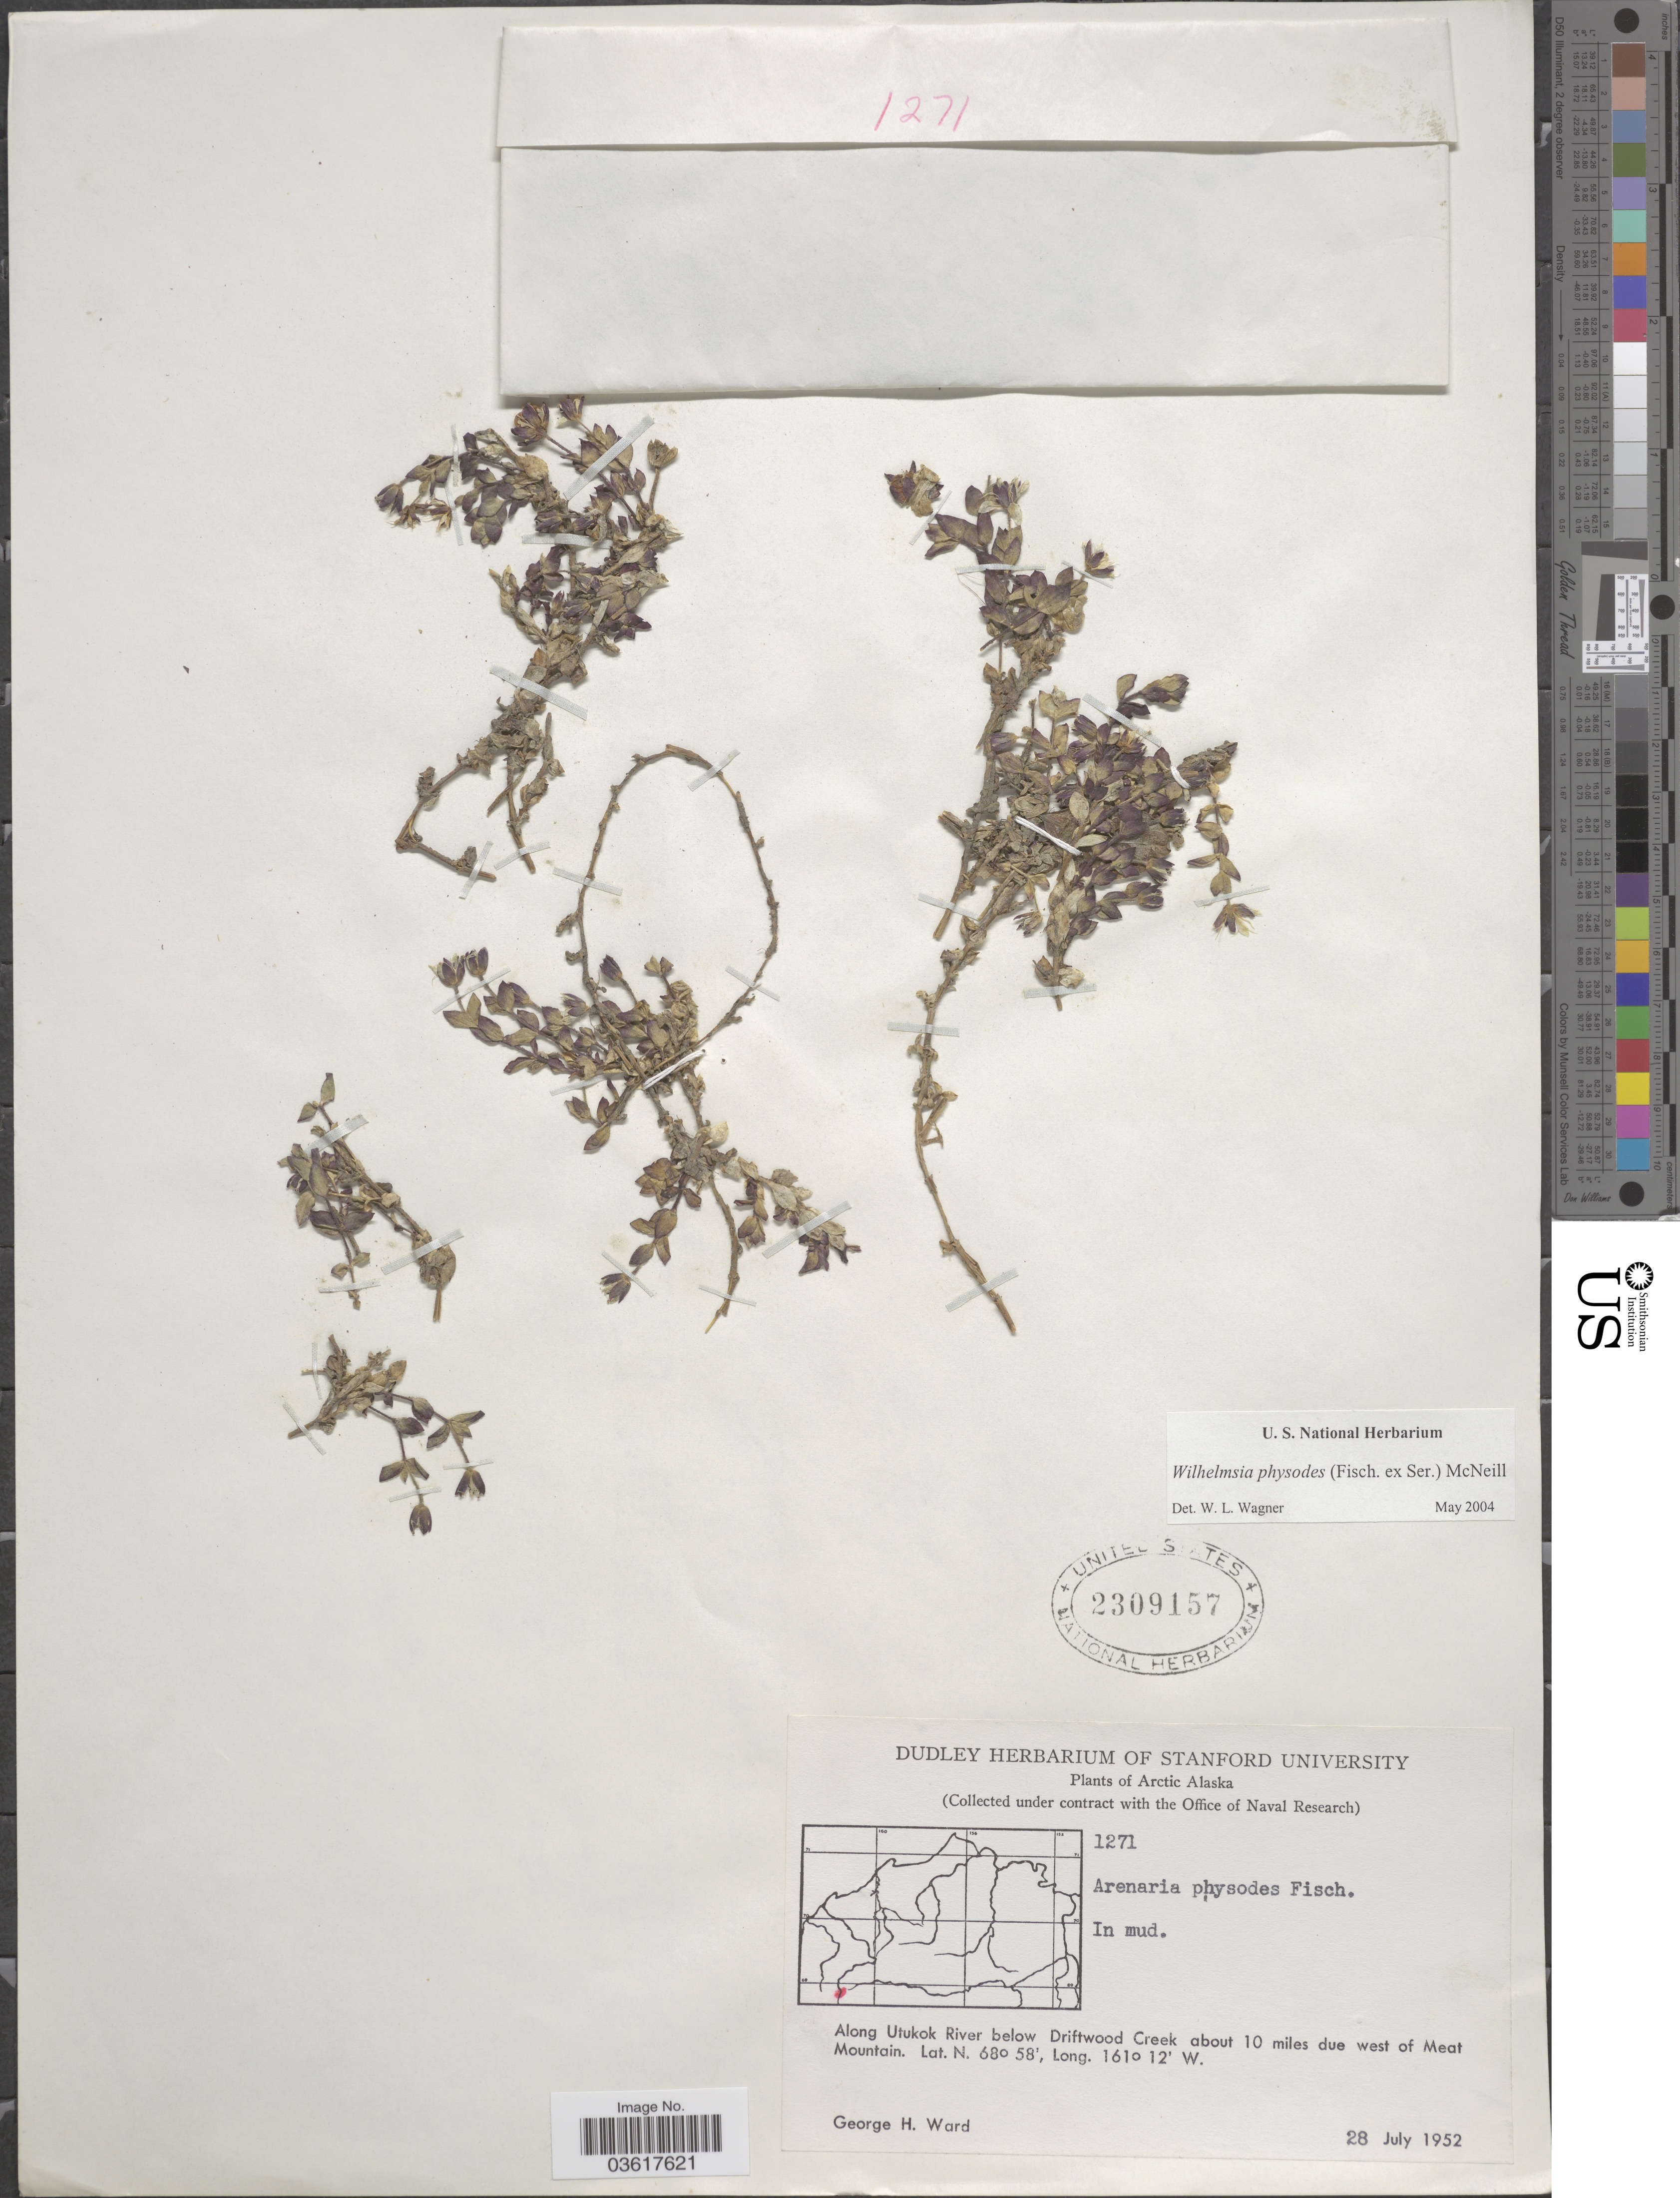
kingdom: Plantae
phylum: Tracheophyta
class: Magnoliopsida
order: Caryophyllales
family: Caryophyllaceae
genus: Wilhelmsia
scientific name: Wilhelmsia sp.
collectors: G. H. Ward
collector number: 1271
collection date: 1952-07-28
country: United States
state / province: Alaska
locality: Arctic Alaska. Along Utukok River below Driftwood Creek about 10 miles due west of Meat Mountain.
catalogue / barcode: US 2309157